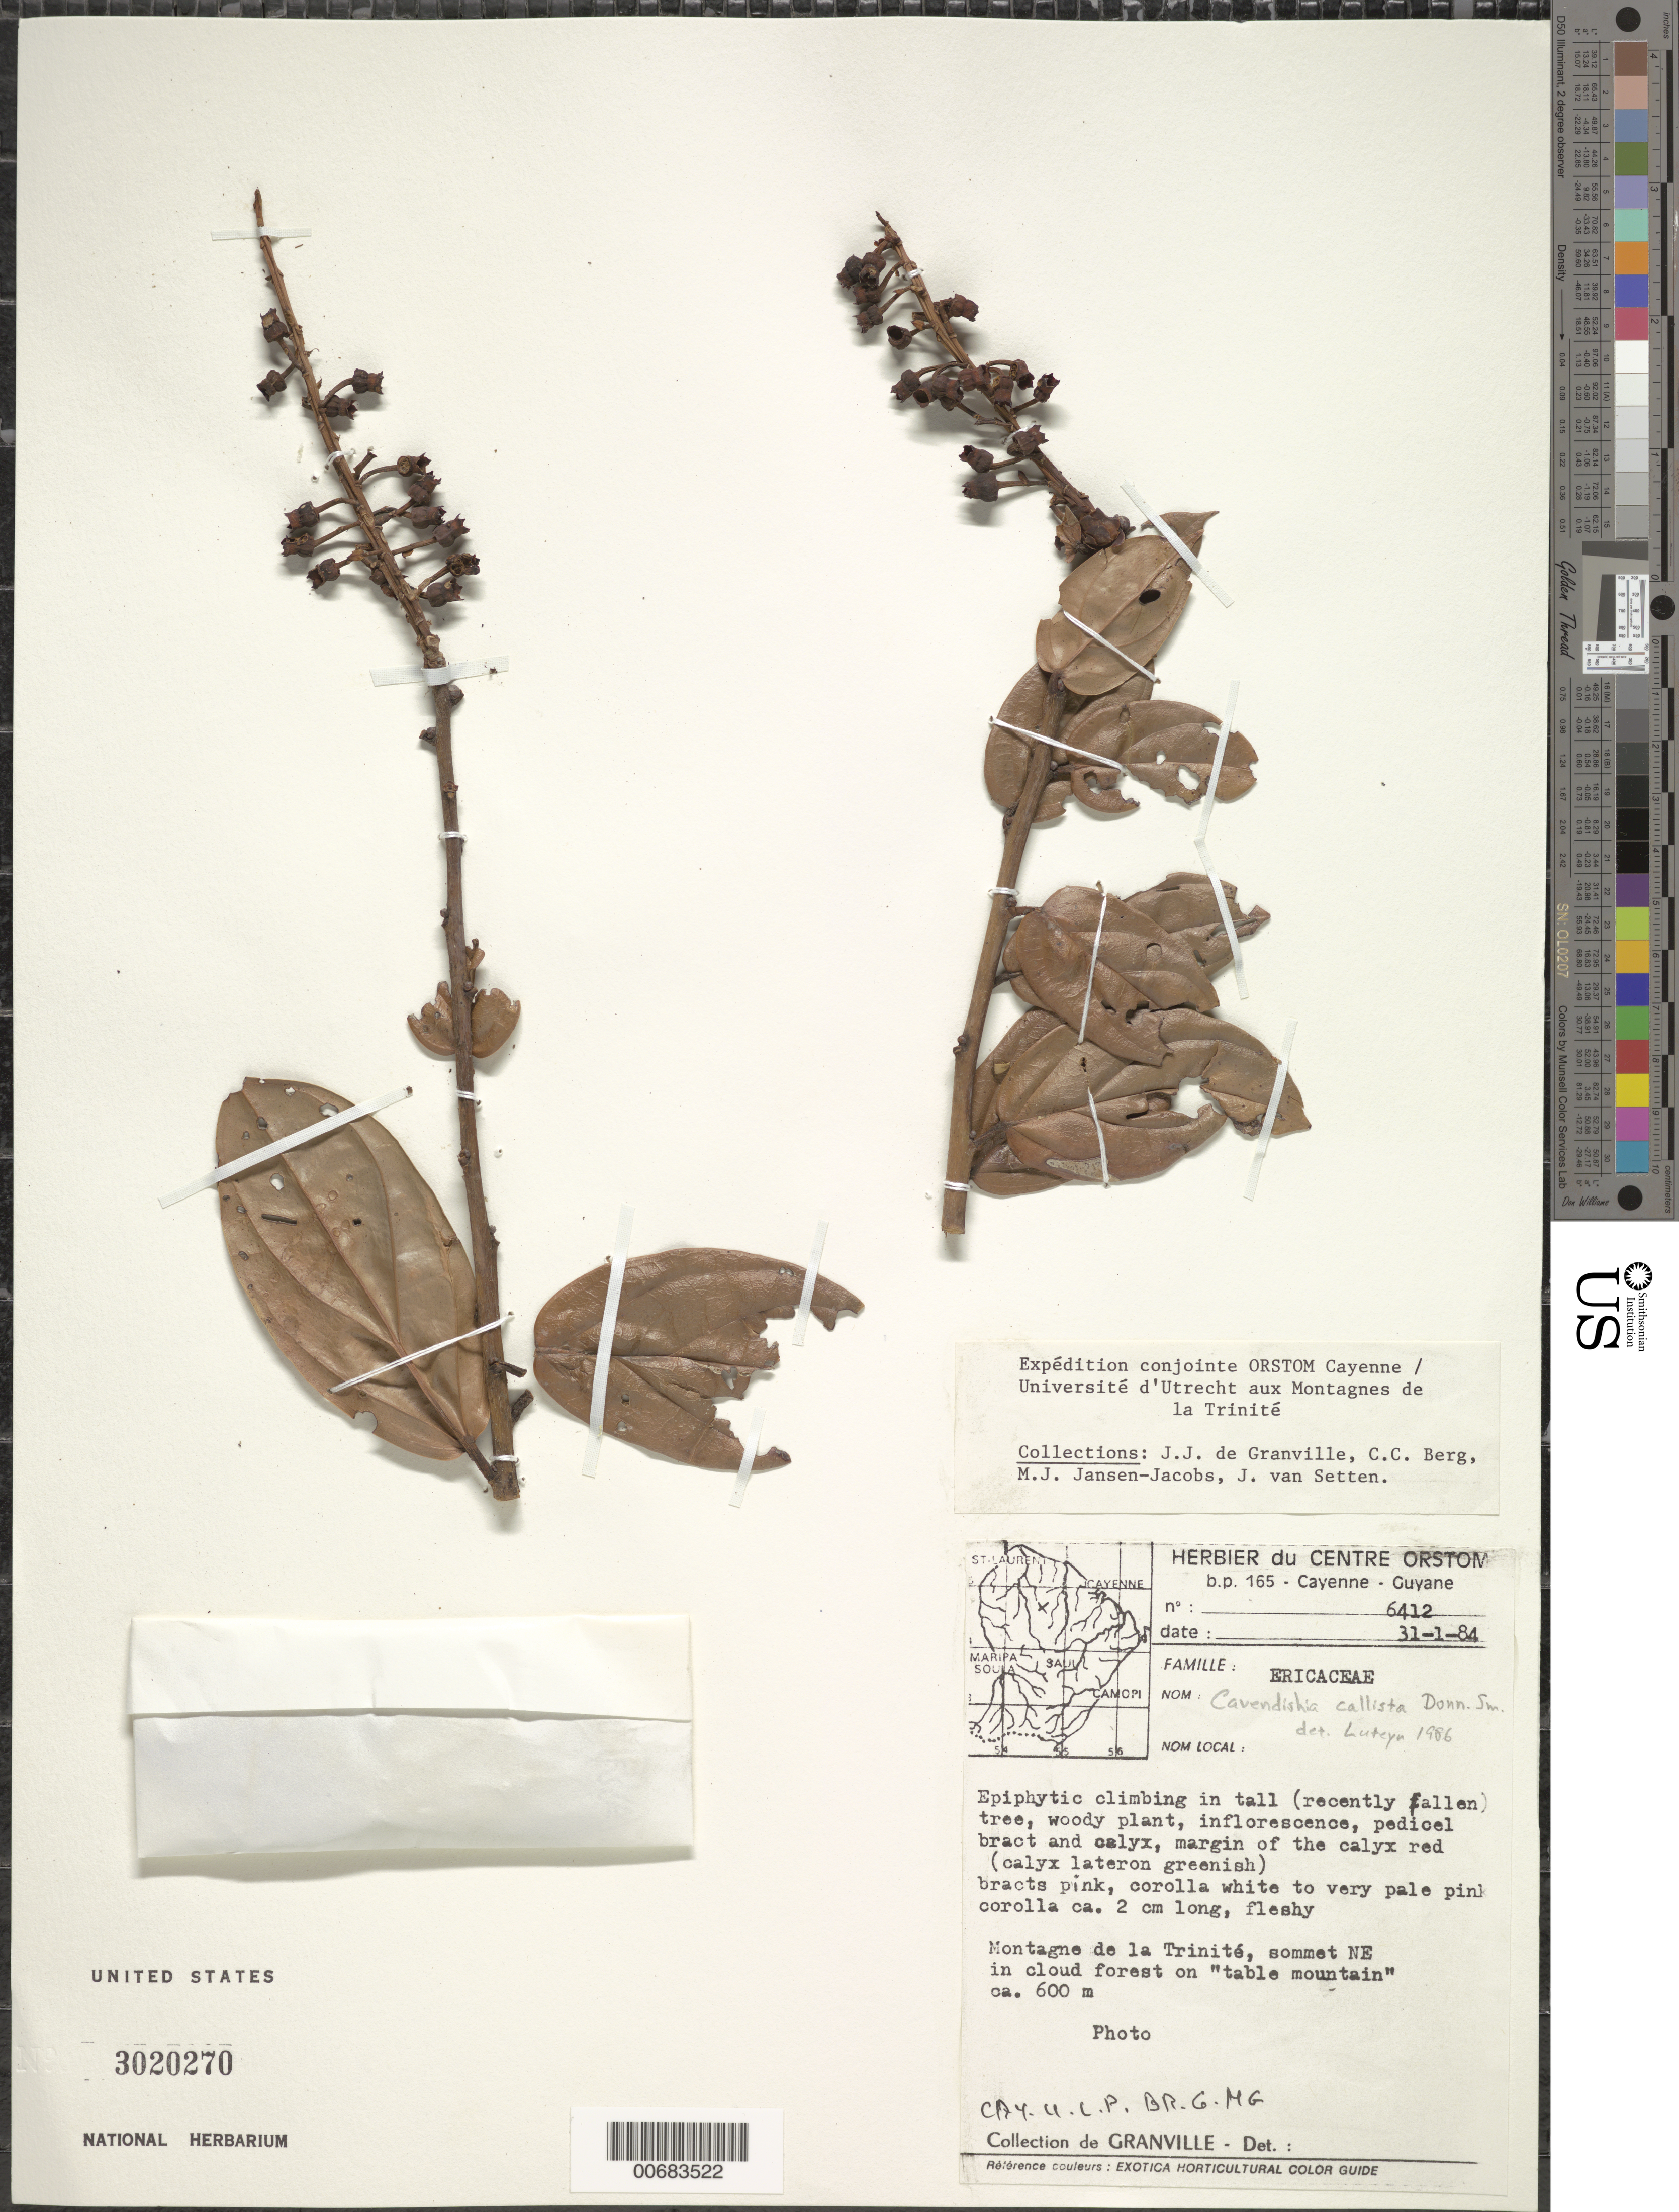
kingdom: Plantae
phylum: Tracheophyta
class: Magnoliopsida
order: Ericales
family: Ericaceae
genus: Cavendishia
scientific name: Cavendishia callista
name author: Donn. Sm.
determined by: Luteyn, J. L.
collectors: J.-J. de Granville, C. C. Berg, M. J. Jansen-Jacobs & J. van Setten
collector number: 6412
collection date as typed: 31-Jan-84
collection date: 1984-01-31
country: French Guiana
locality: Montagnes de la Trinité, sommet NE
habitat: Cloud forest on "table mountain"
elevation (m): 600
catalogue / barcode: US 3020270